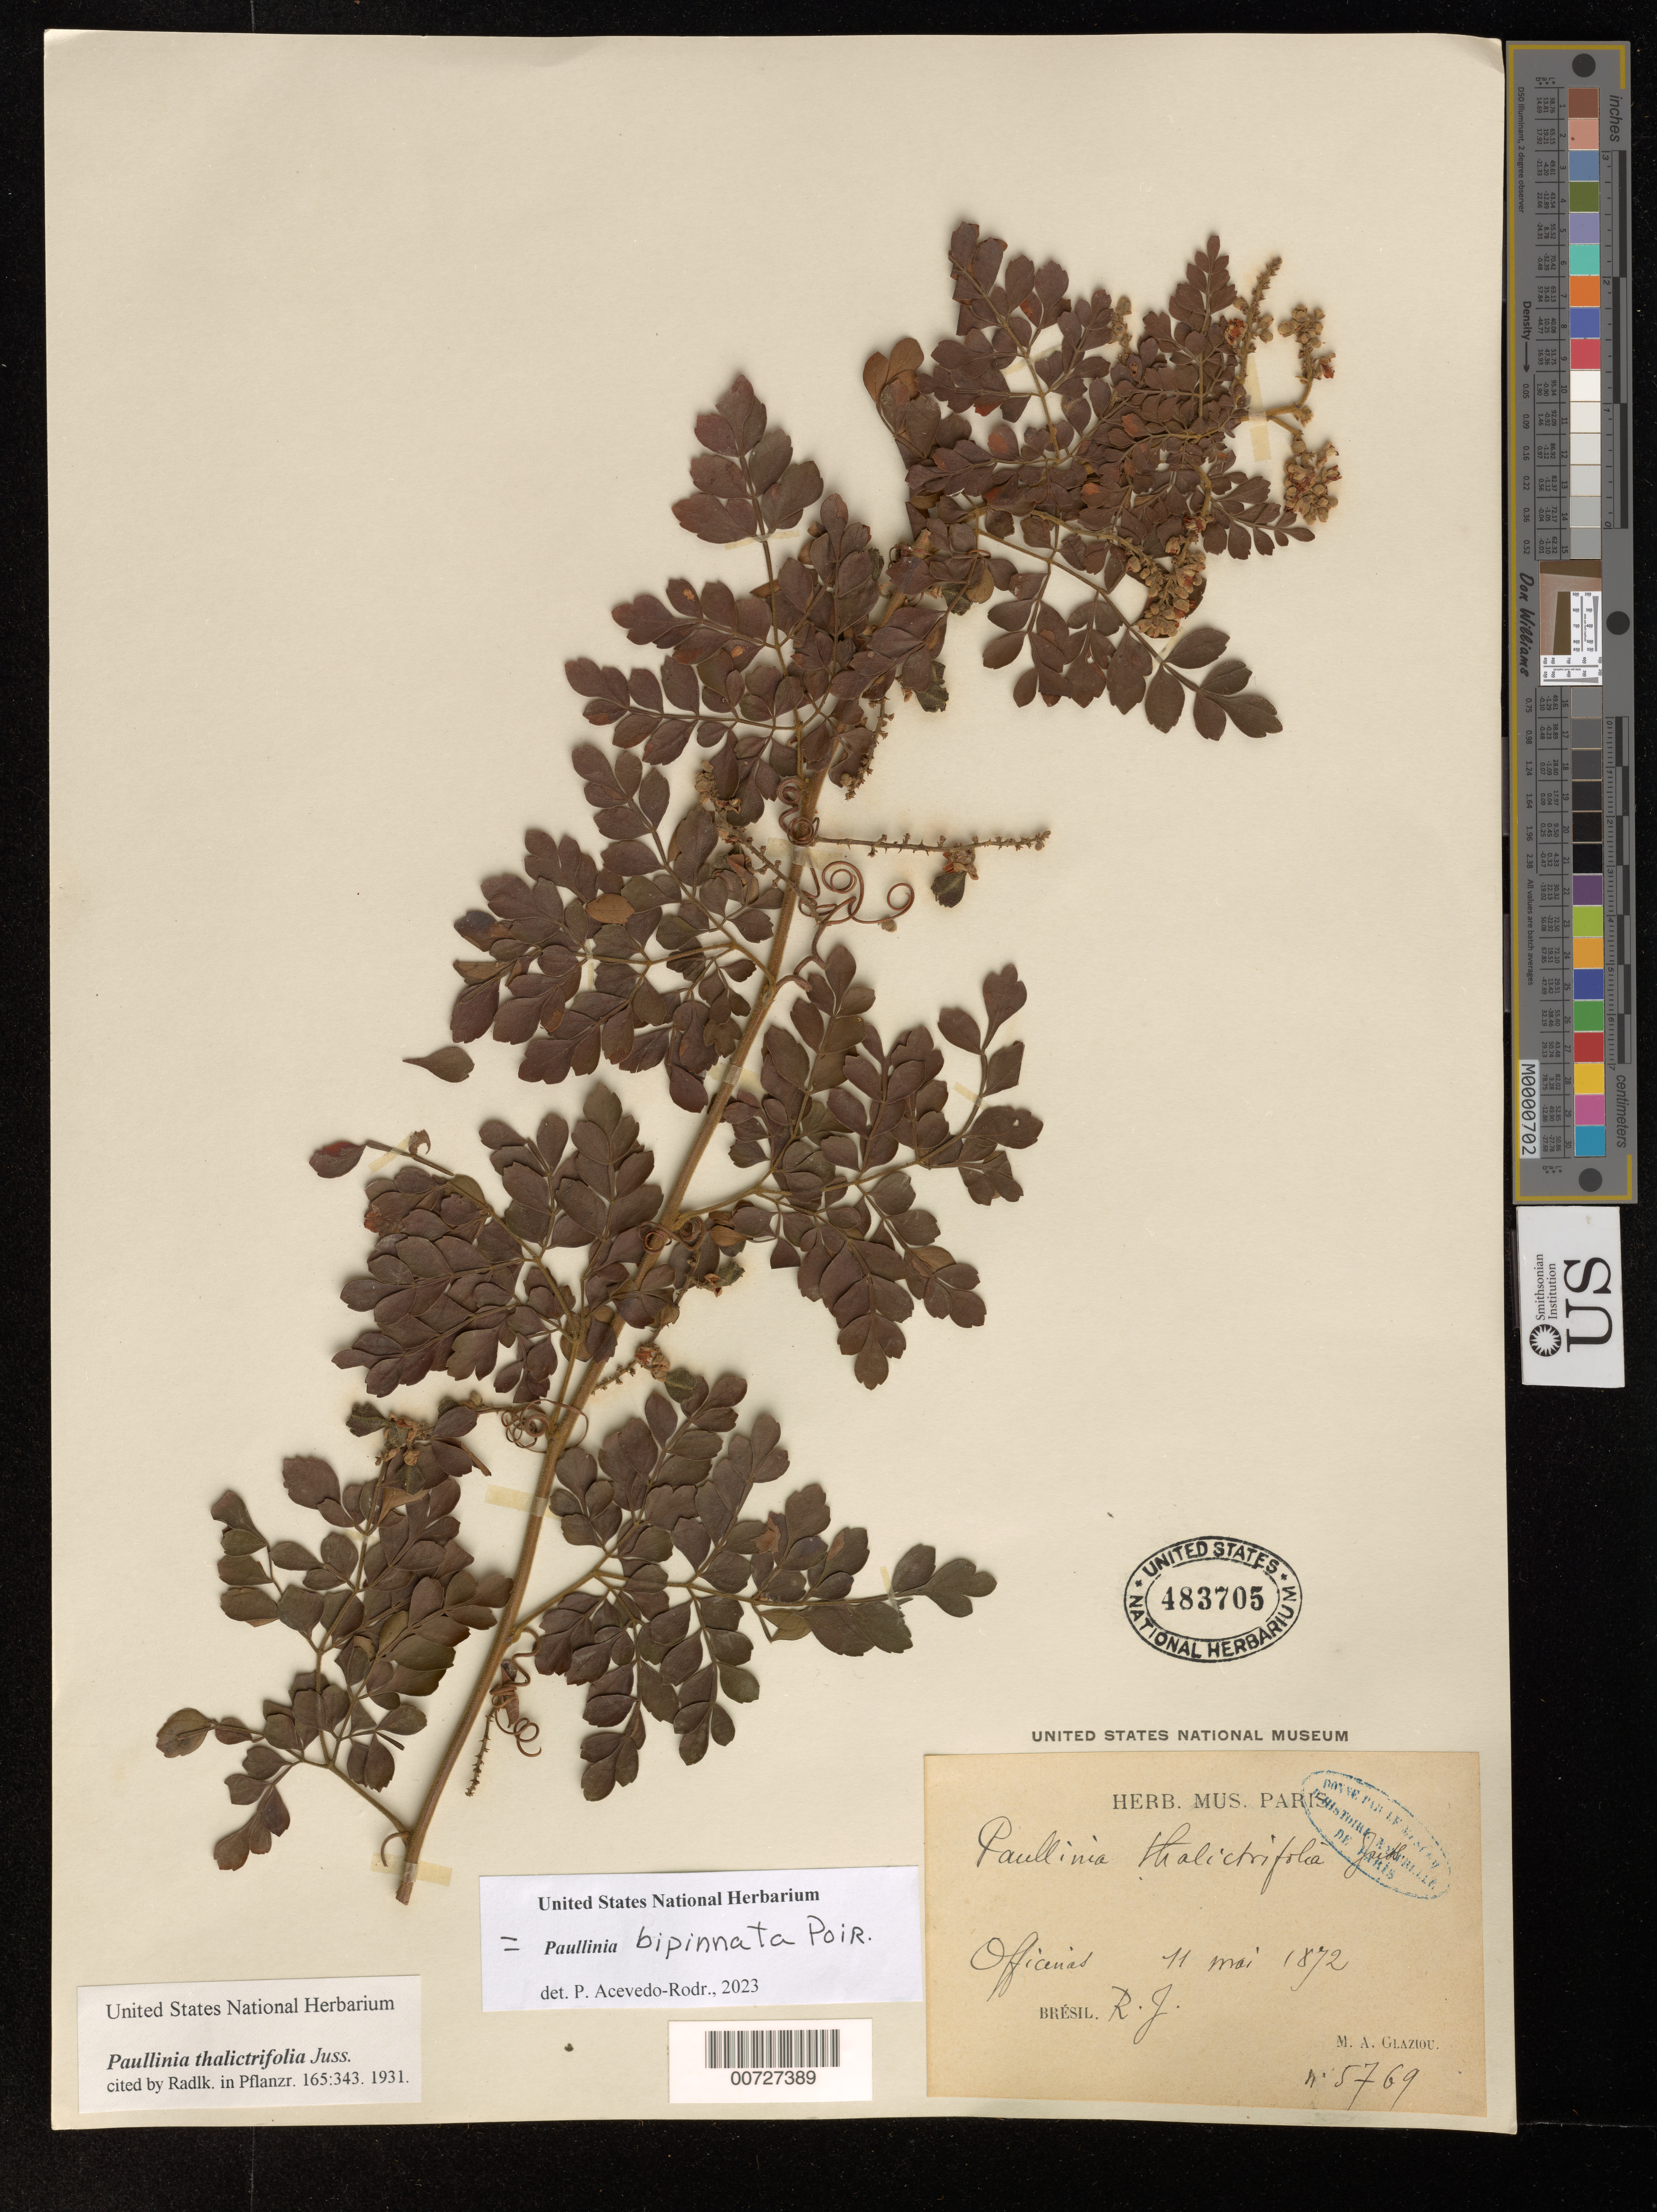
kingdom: Plantae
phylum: Tracheophyta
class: Magnoliopsida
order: Sapindales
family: Sapindaceae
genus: Paullinia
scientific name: Paullinia bipinnata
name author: Poir.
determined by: Acevedo-Rodríguez, P., (BOT), Smithsonian Institution - National Museum of Natural History (UNITED STATES)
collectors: A. F. M. Glaziou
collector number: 5769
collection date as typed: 11 May 1872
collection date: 1872-05-11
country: Brazil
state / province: Rio de Janeiro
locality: Officinas.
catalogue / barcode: US 483705